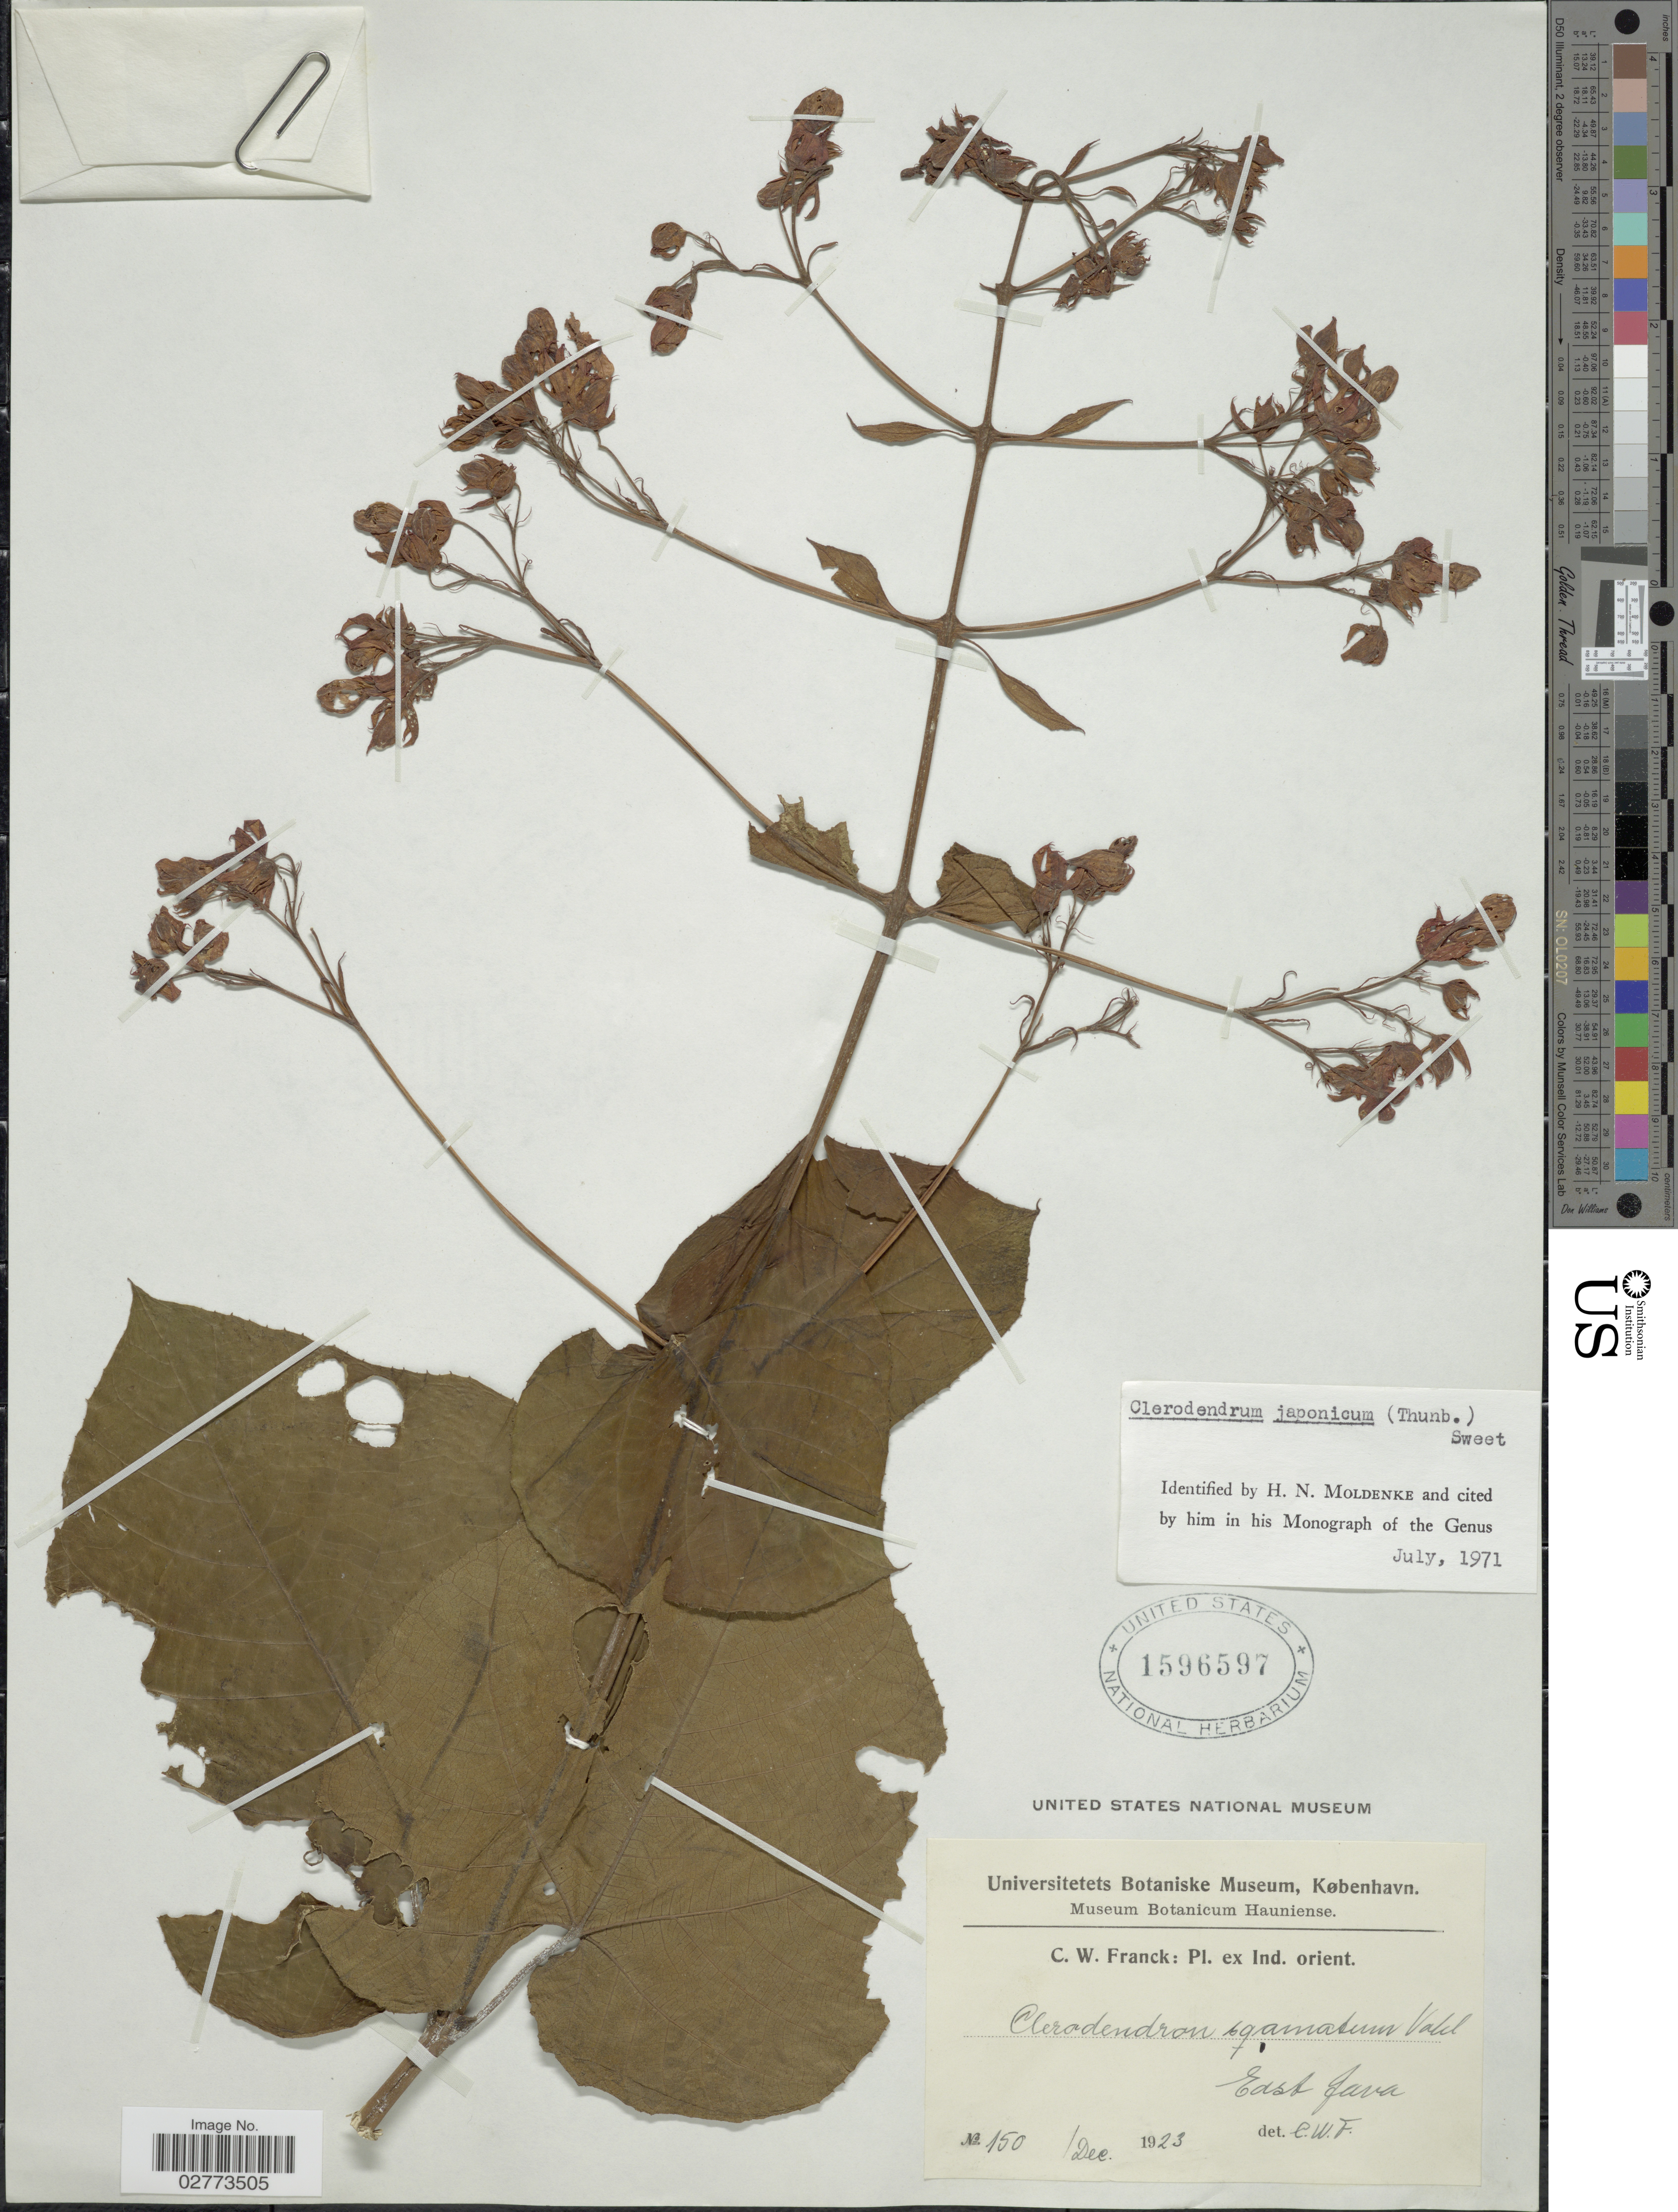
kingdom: Plantae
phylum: Tracheophyta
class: Magnoliopsida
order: Lamiales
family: Lamiaceae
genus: Clerodendrum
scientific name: Clerodendrum japonicum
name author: (Thunb.) Sweet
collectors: C. Franck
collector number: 150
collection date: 1923-12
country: Indonesia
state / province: Java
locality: Ex Ind. orient. East Java.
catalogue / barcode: US 1596597